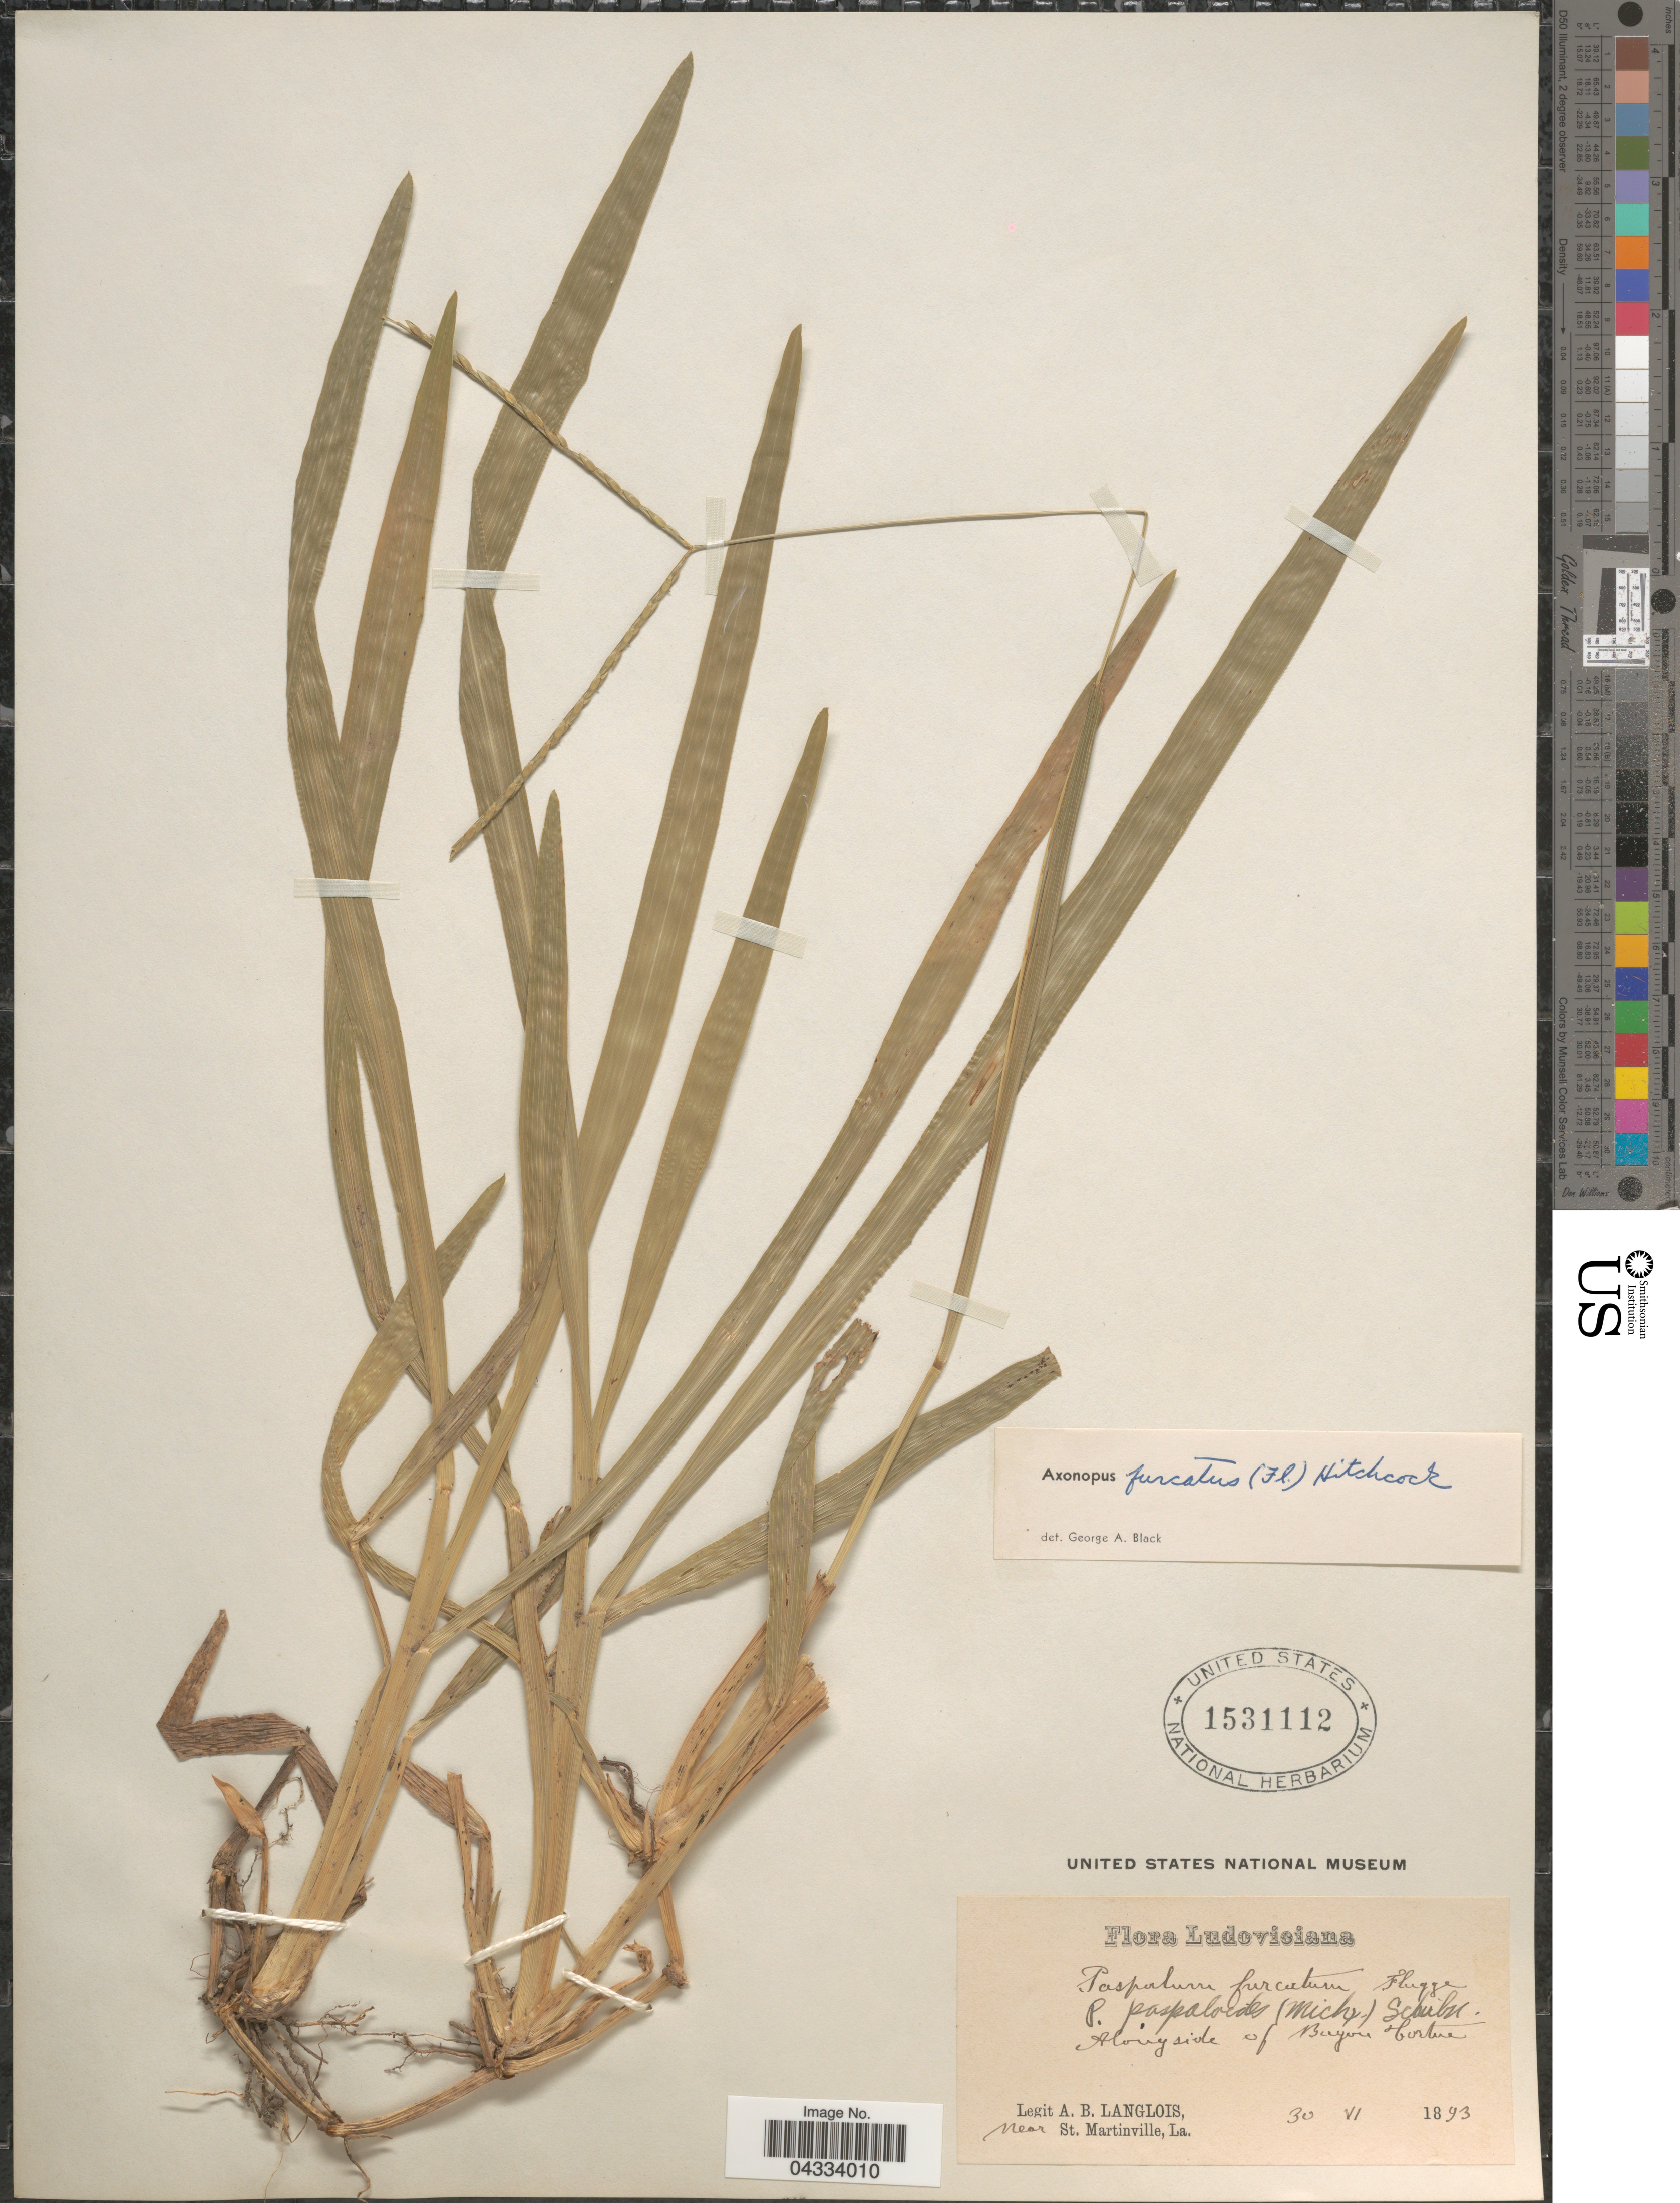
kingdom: Plantae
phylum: Tracheophyta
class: Liliopsida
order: Poales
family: Poaceae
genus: Axonopus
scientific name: Axonopus furcatus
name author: (Flüggé) Hitchc.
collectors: A. Langlois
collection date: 1893-06-30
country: United States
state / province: Louisiana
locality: Alongside of Bayou Tortue. Near St. Martinville.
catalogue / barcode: US 1531112